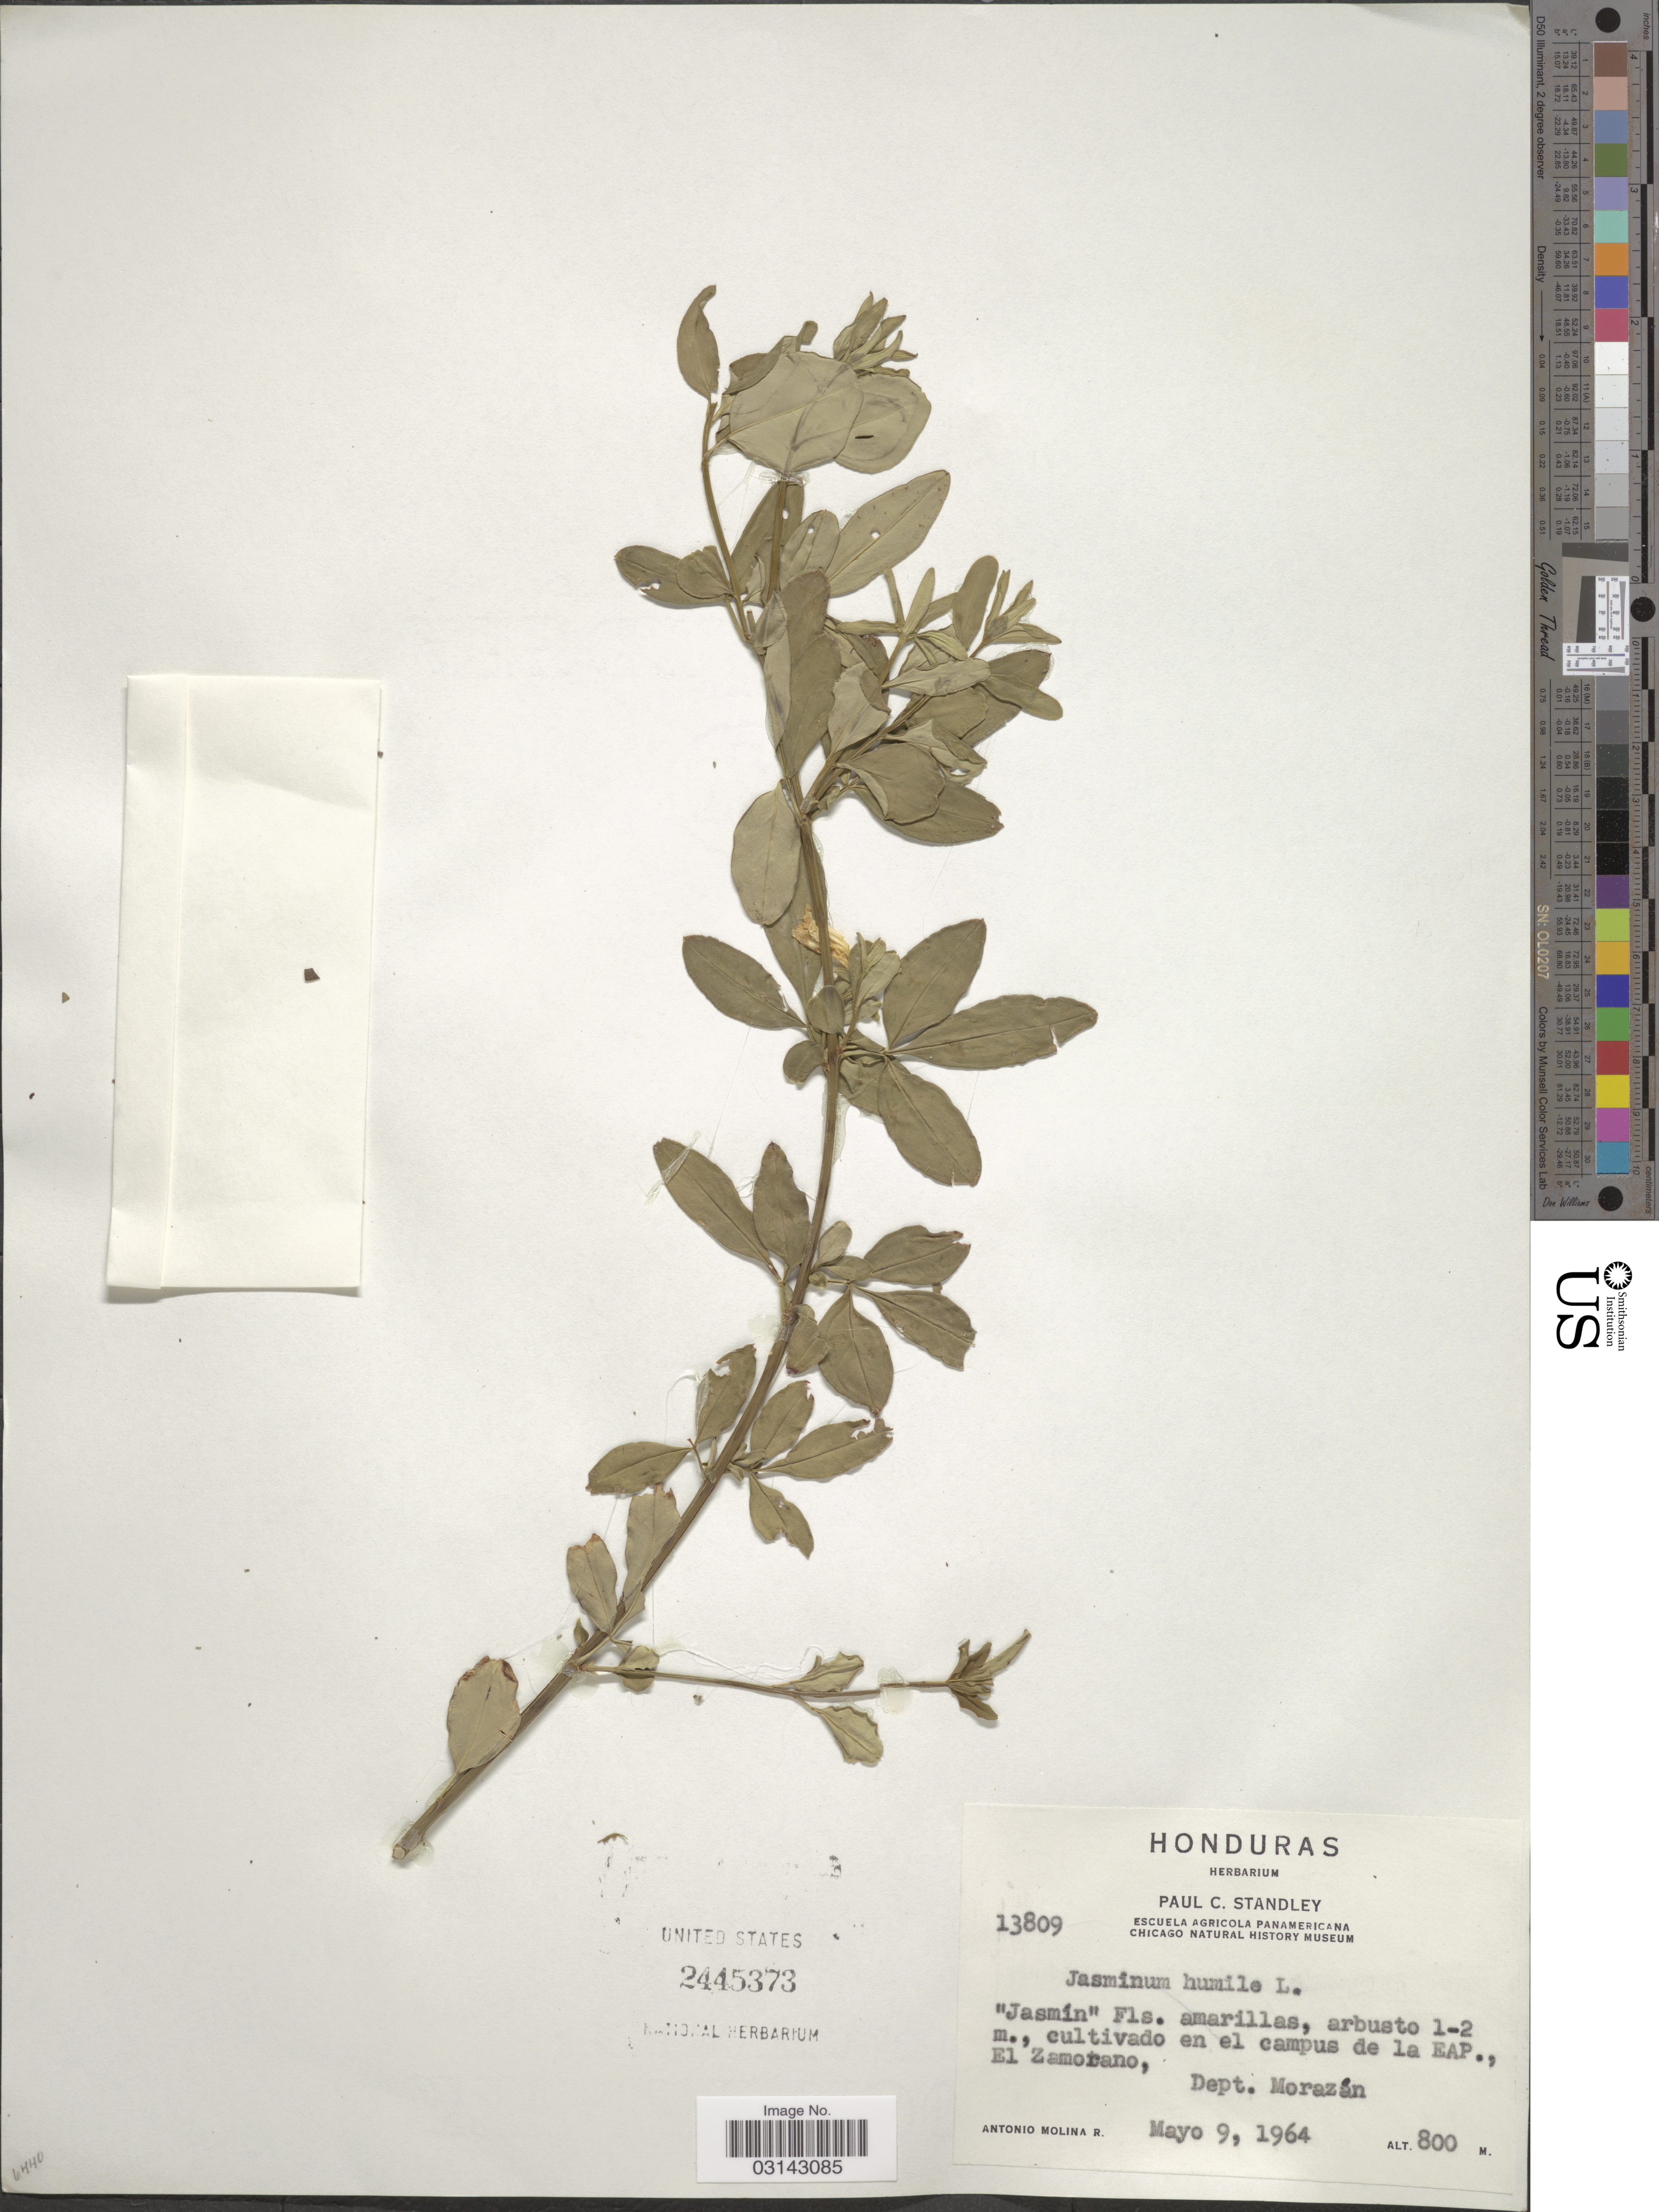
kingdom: Plantae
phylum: Tracheophyta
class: Magnoliopsida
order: Lamiales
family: Oleaceae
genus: Jasminum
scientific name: Jasminum humile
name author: L.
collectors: A. Molina R.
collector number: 13809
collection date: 1964-05-09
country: Honduras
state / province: Fco. Morazán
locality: En el campus de la EAP., El Zamorano, Dept. Morazán.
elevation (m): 800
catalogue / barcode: US 2445373